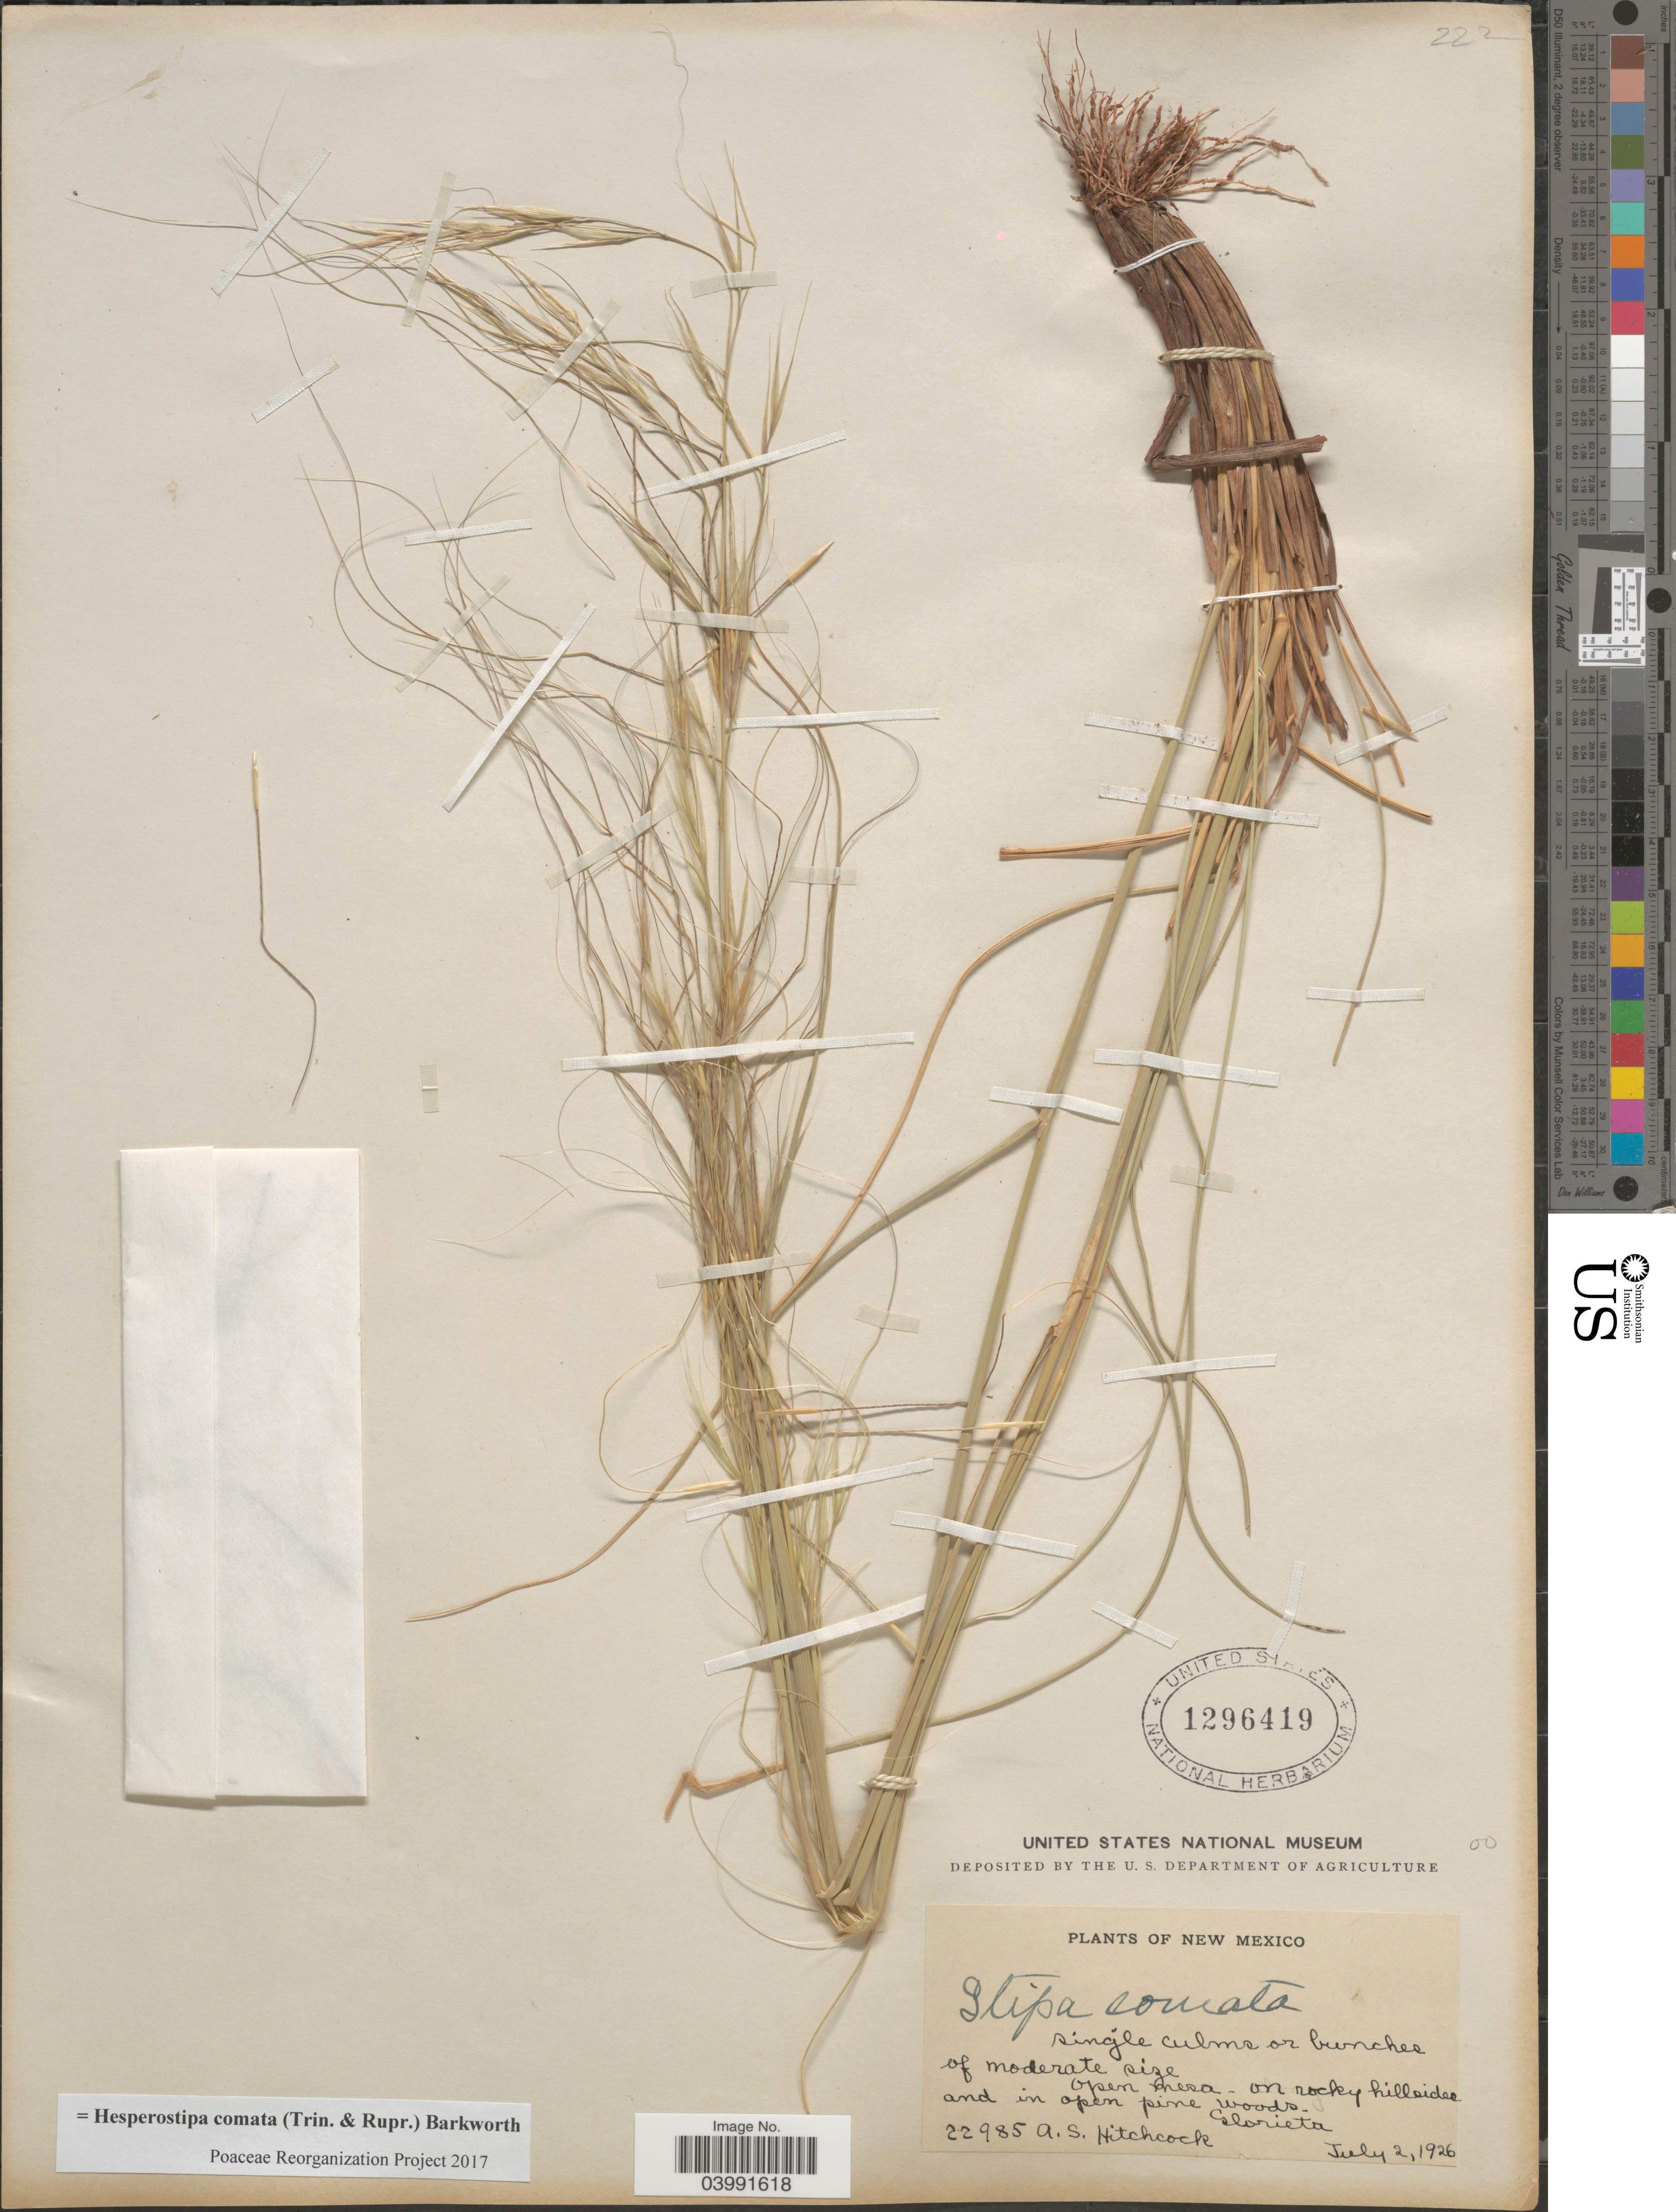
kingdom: Plantae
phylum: Tracheophyta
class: Liliopsida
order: Poales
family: Poaceae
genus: Hesperostipa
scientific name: Hesperostipa comata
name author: (Trin. & Rupr.) Barkworth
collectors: A. S. Hitchcock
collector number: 22985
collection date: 1926-07-02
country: United States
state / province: New Mexico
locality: Glorieta.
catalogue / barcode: US 1296419